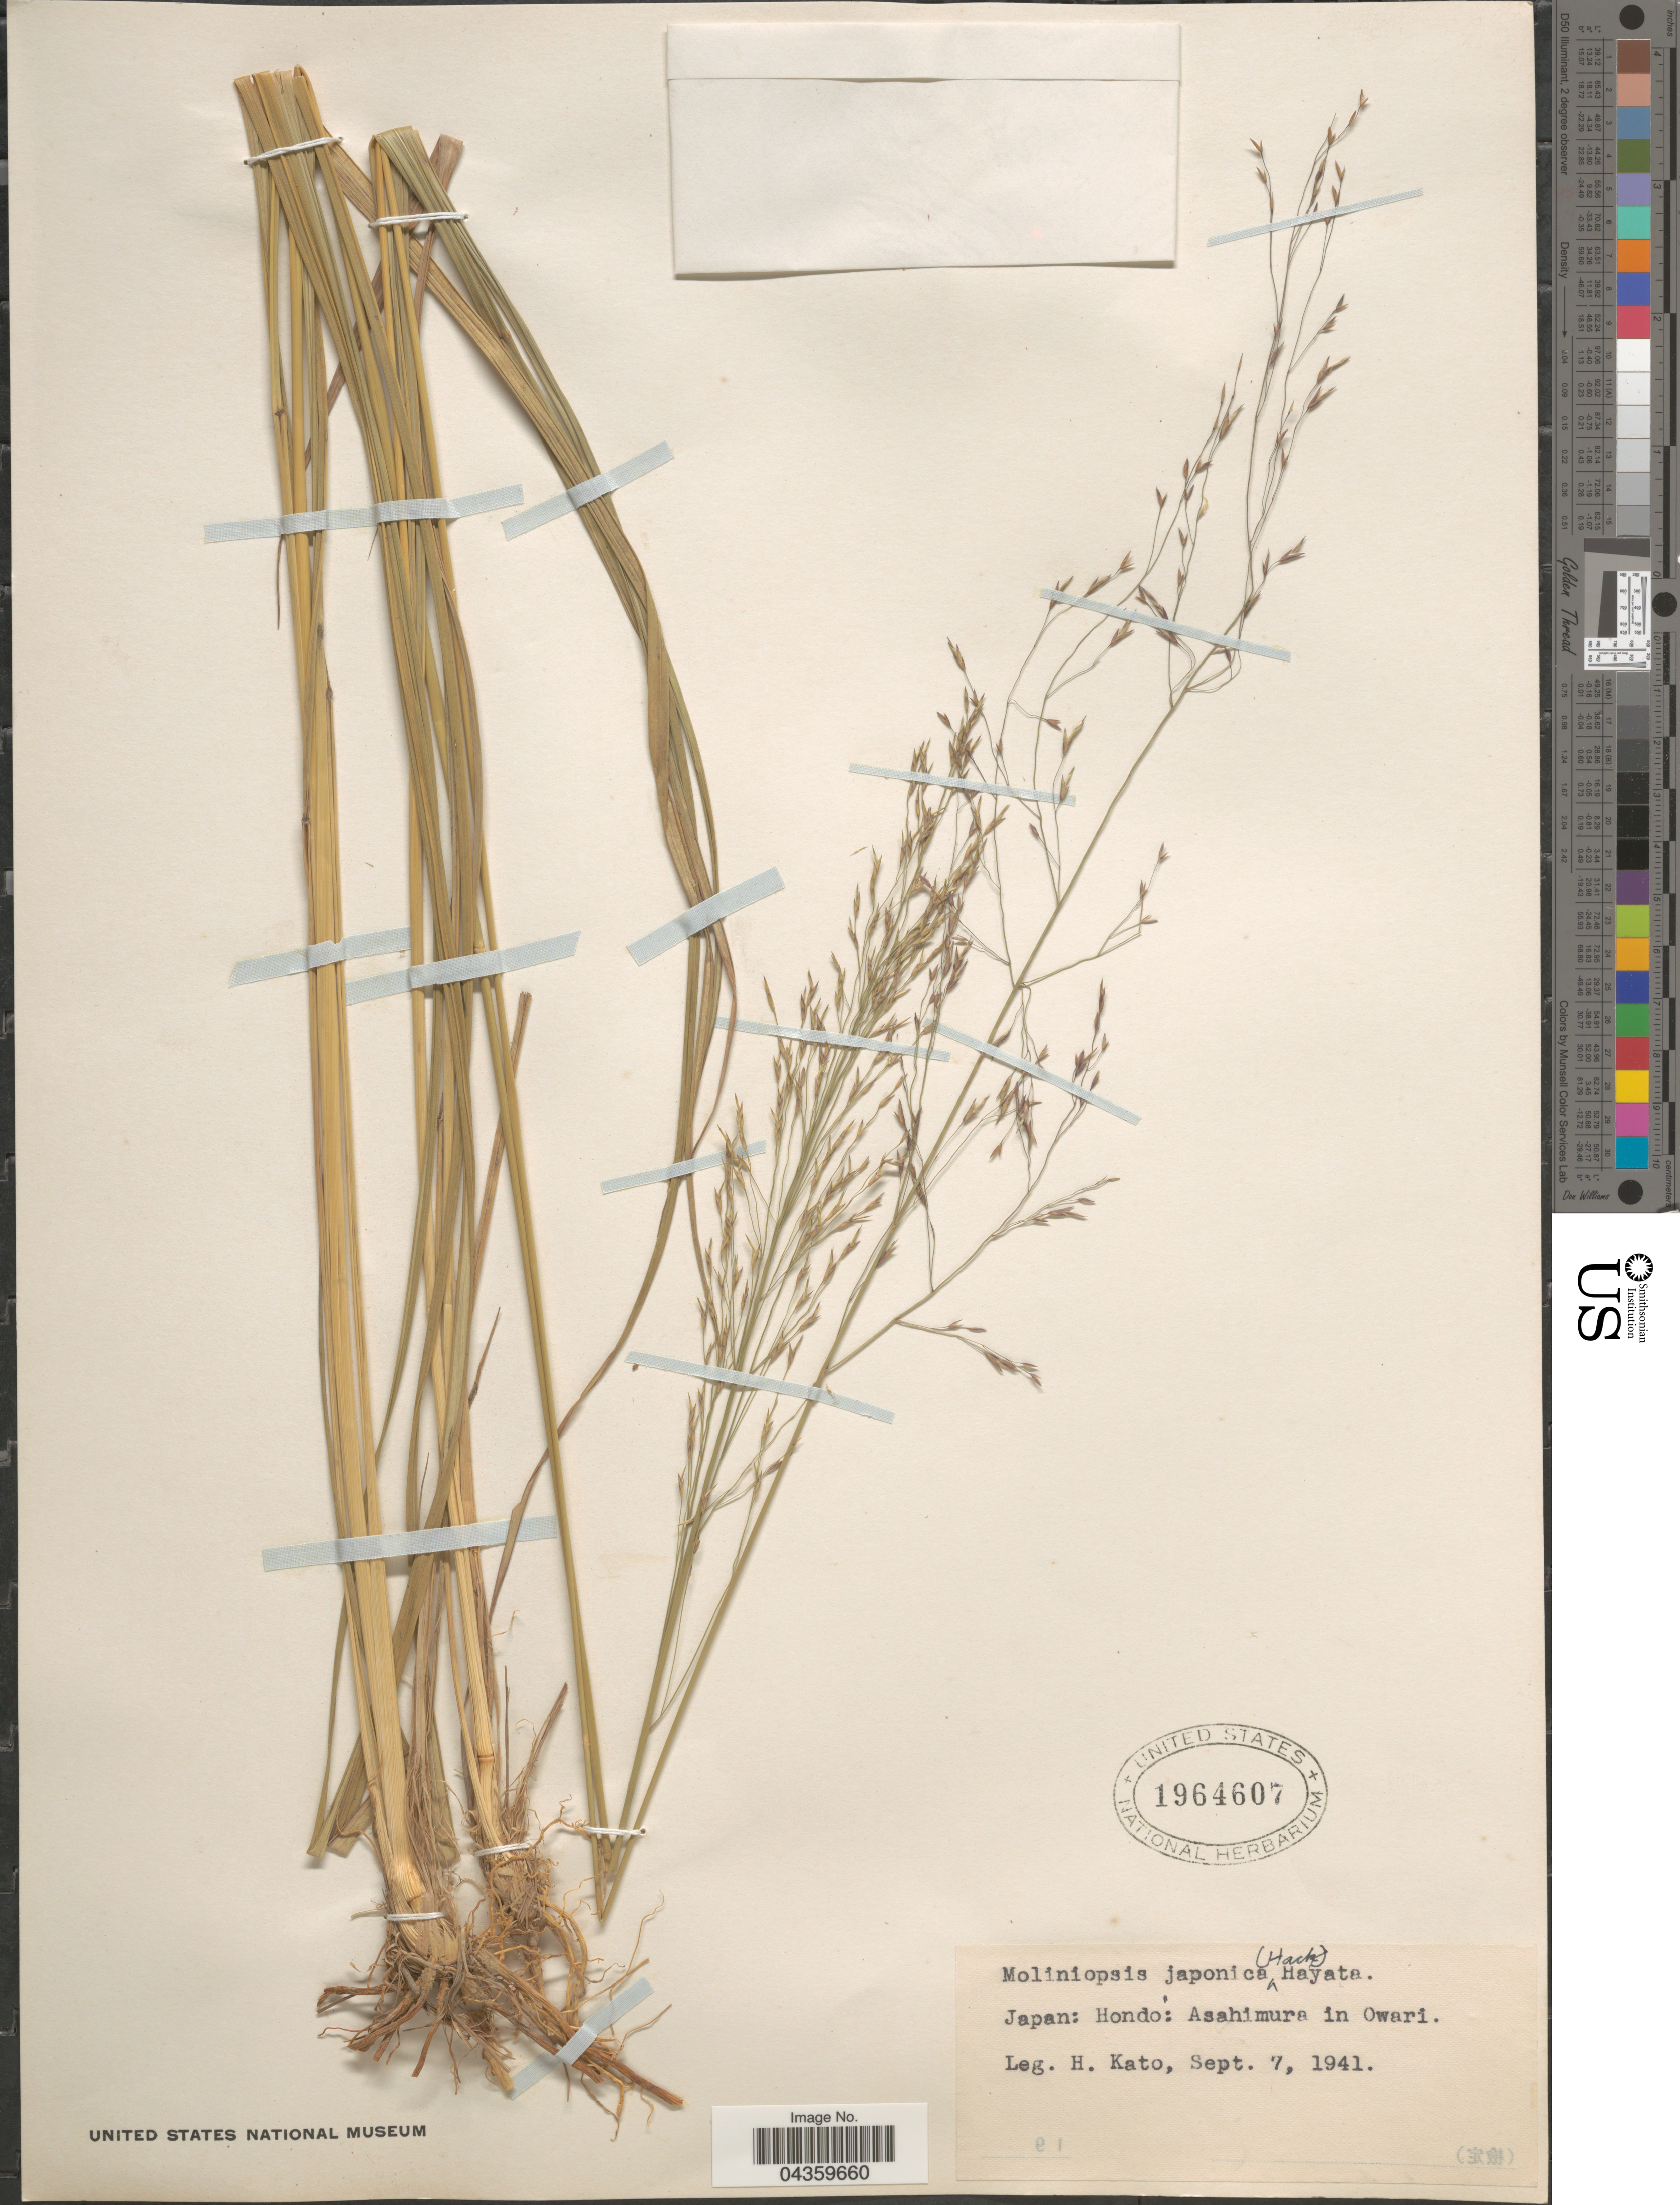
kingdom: Plantae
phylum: Tracheophyta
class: Liliopsida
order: Poales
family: Poaceae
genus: Molinia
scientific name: Molinia japonica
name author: Hack.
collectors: H. Kato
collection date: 1941-09-07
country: Japan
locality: Hondo: Asahimura in Owari.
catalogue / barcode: US 1964607